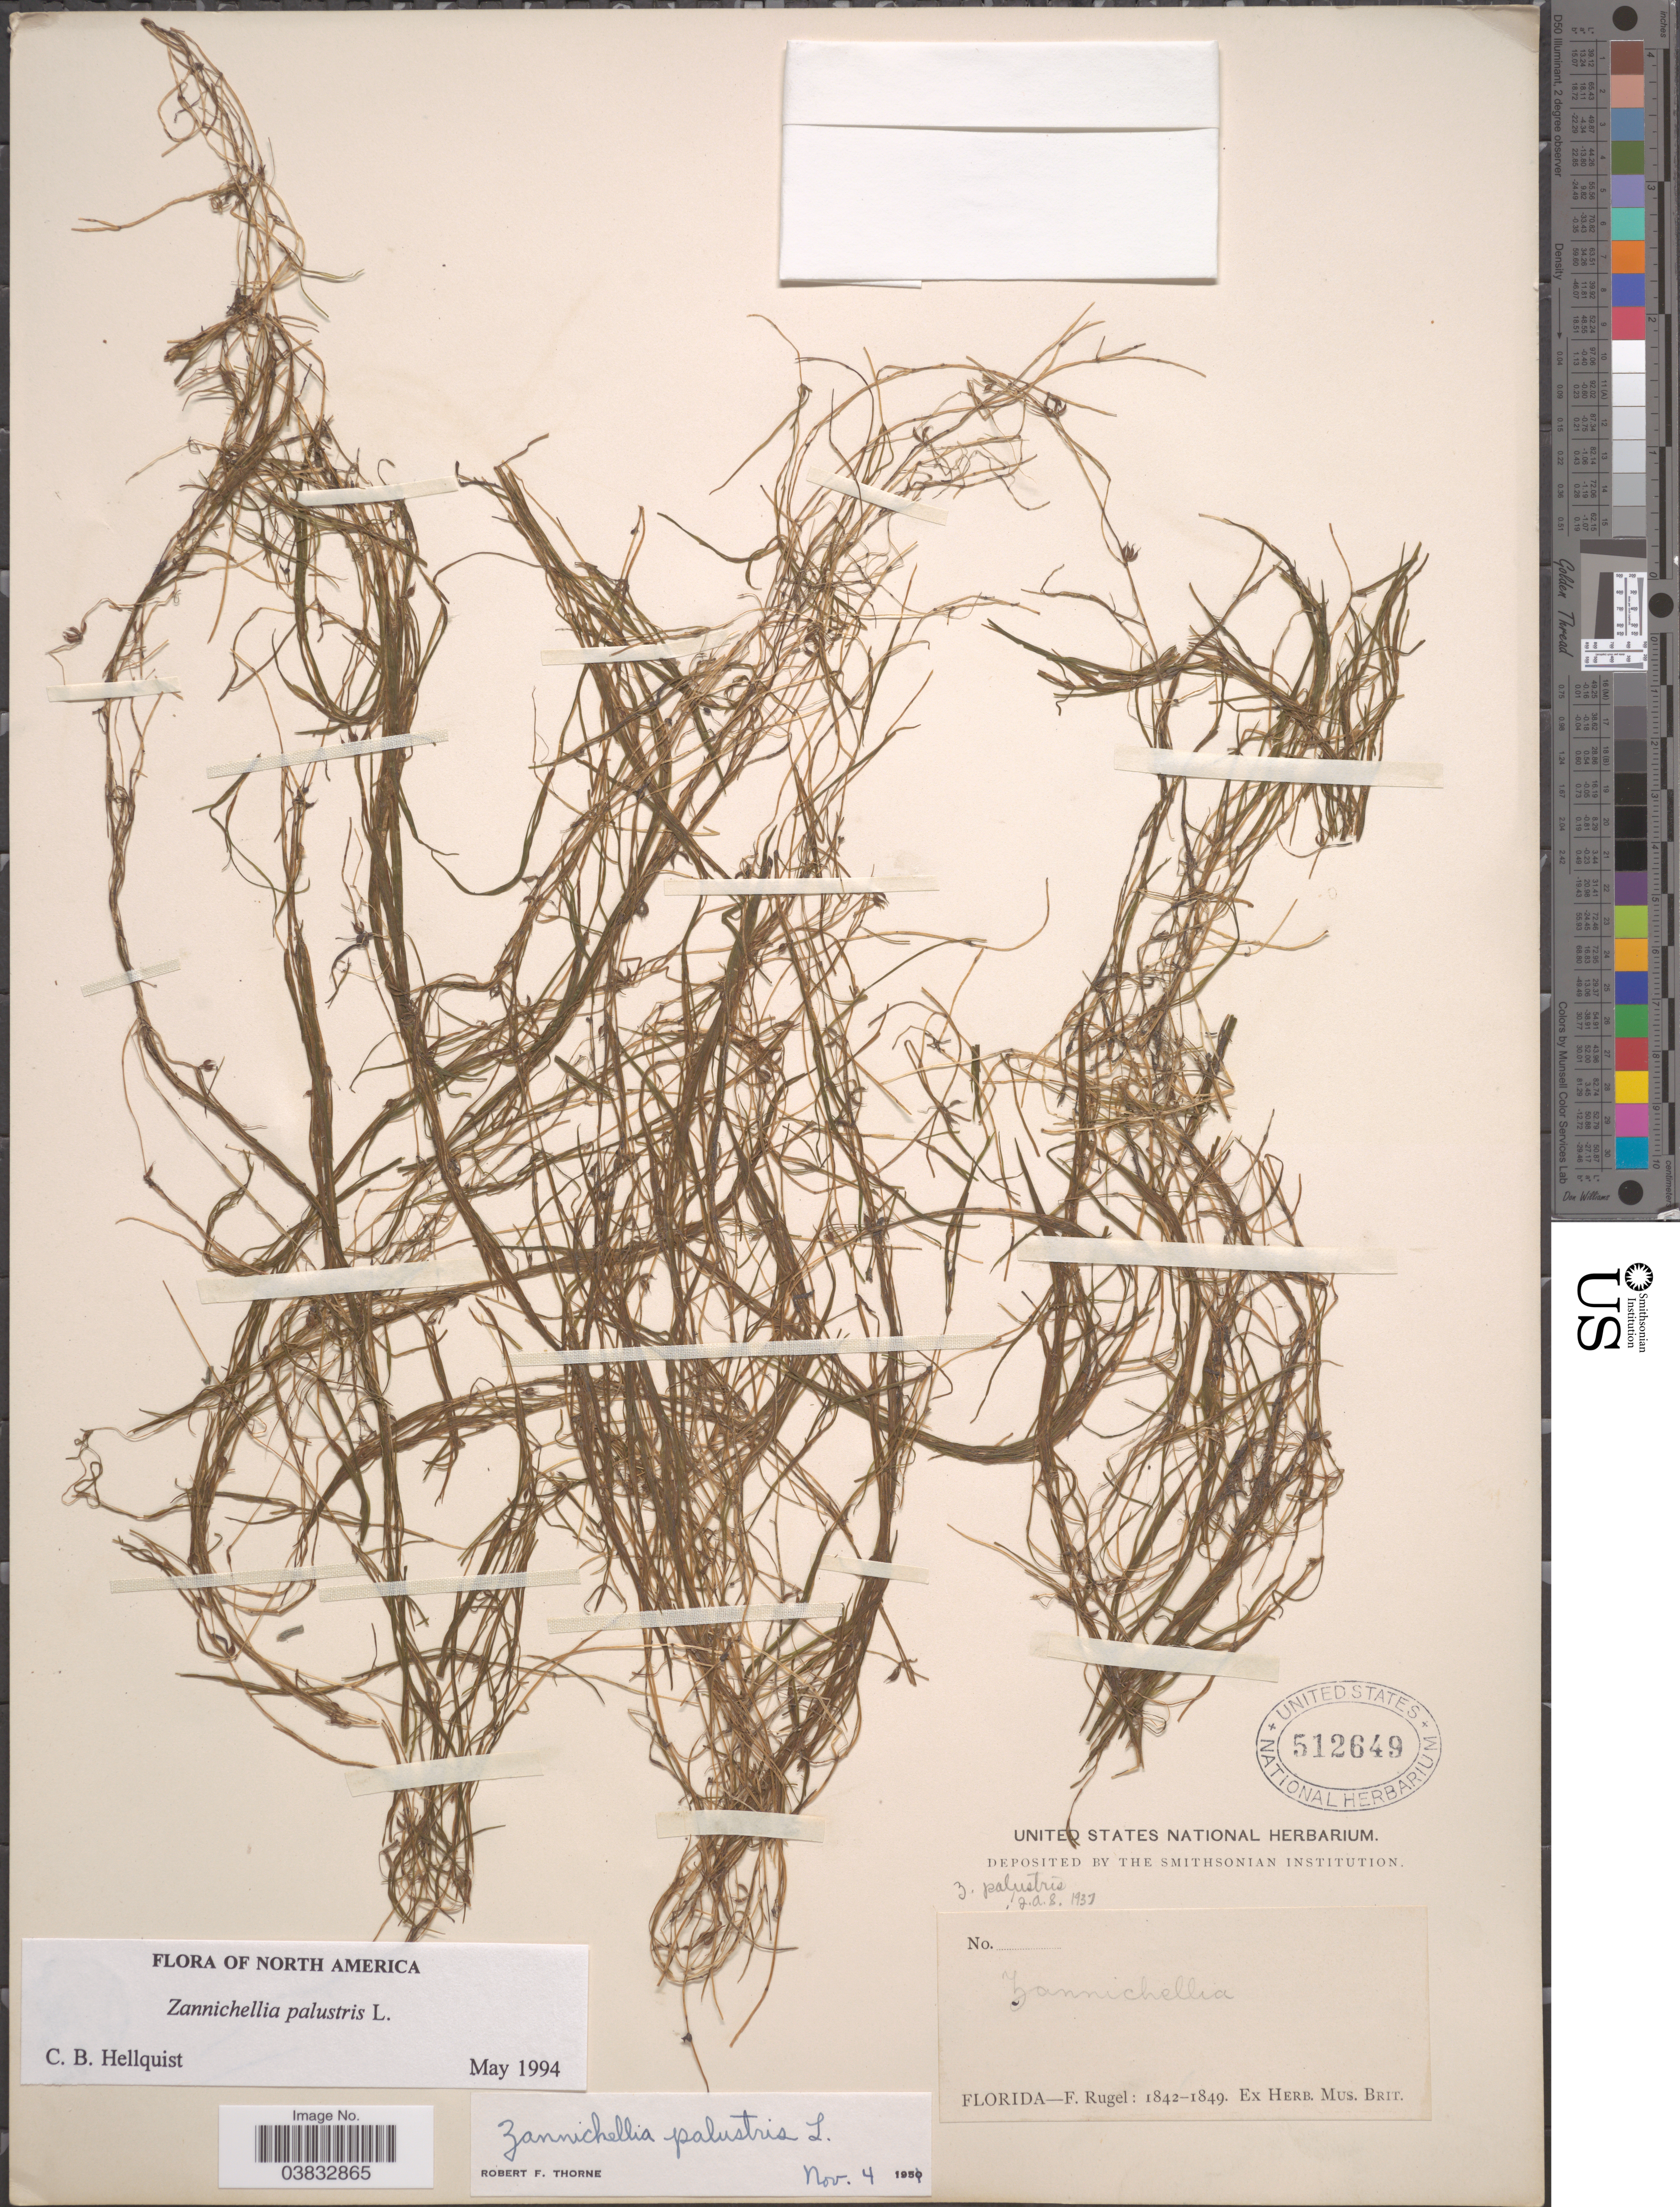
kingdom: Plantae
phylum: Tracheophyta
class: Liliopsida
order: Alismatales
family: Potamogetonaceae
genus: Zannichellia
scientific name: Zannichellia palustris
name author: L.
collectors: F. Rugel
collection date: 1842/1849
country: United States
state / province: Florida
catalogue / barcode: US 512649